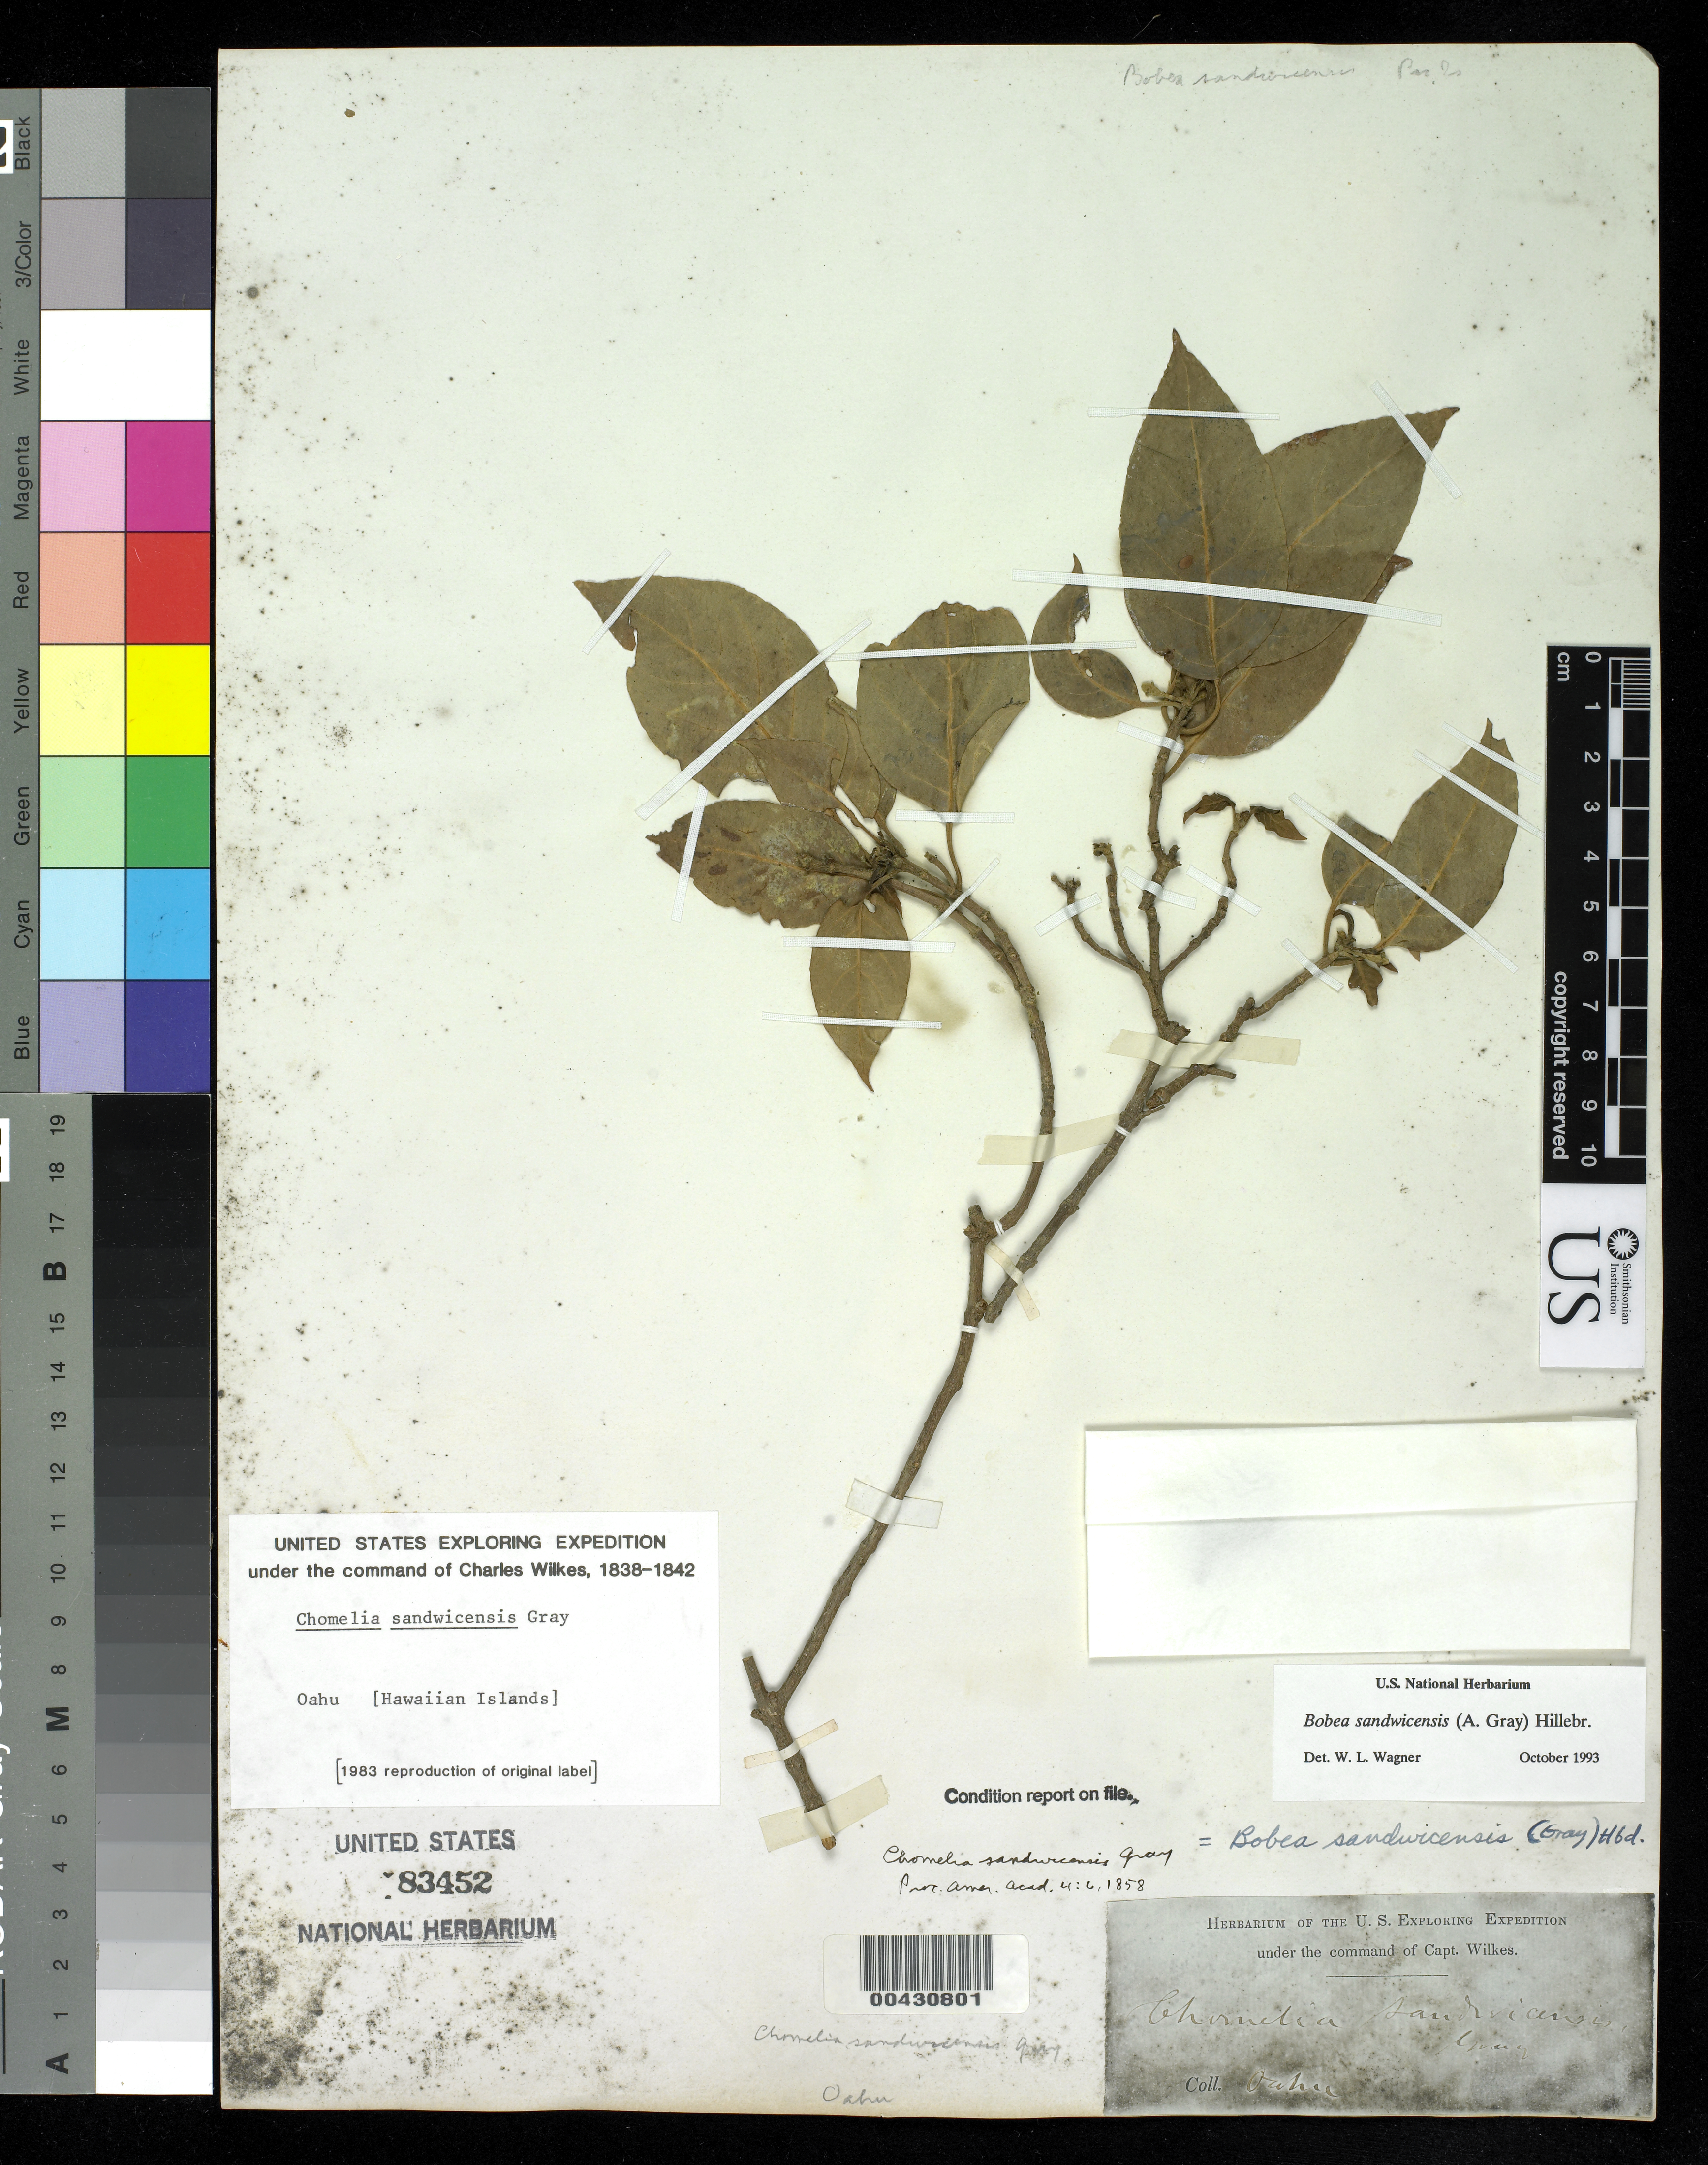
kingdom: Plantae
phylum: Tracheophyta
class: Magnoliopsida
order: Gentianales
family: Rubiaceae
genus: Bobea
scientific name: Bobea sandwicensis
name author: (A. Gray) Hillebr.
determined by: Wagner, W. L., (BOT), Smithsonian Institution - National Museum of Natural History (UNITED STATES)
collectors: Wilkes Explor. Exped.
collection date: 1838/1842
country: United States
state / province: Hawaii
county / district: Honolulu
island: Oahu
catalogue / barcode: US 83452